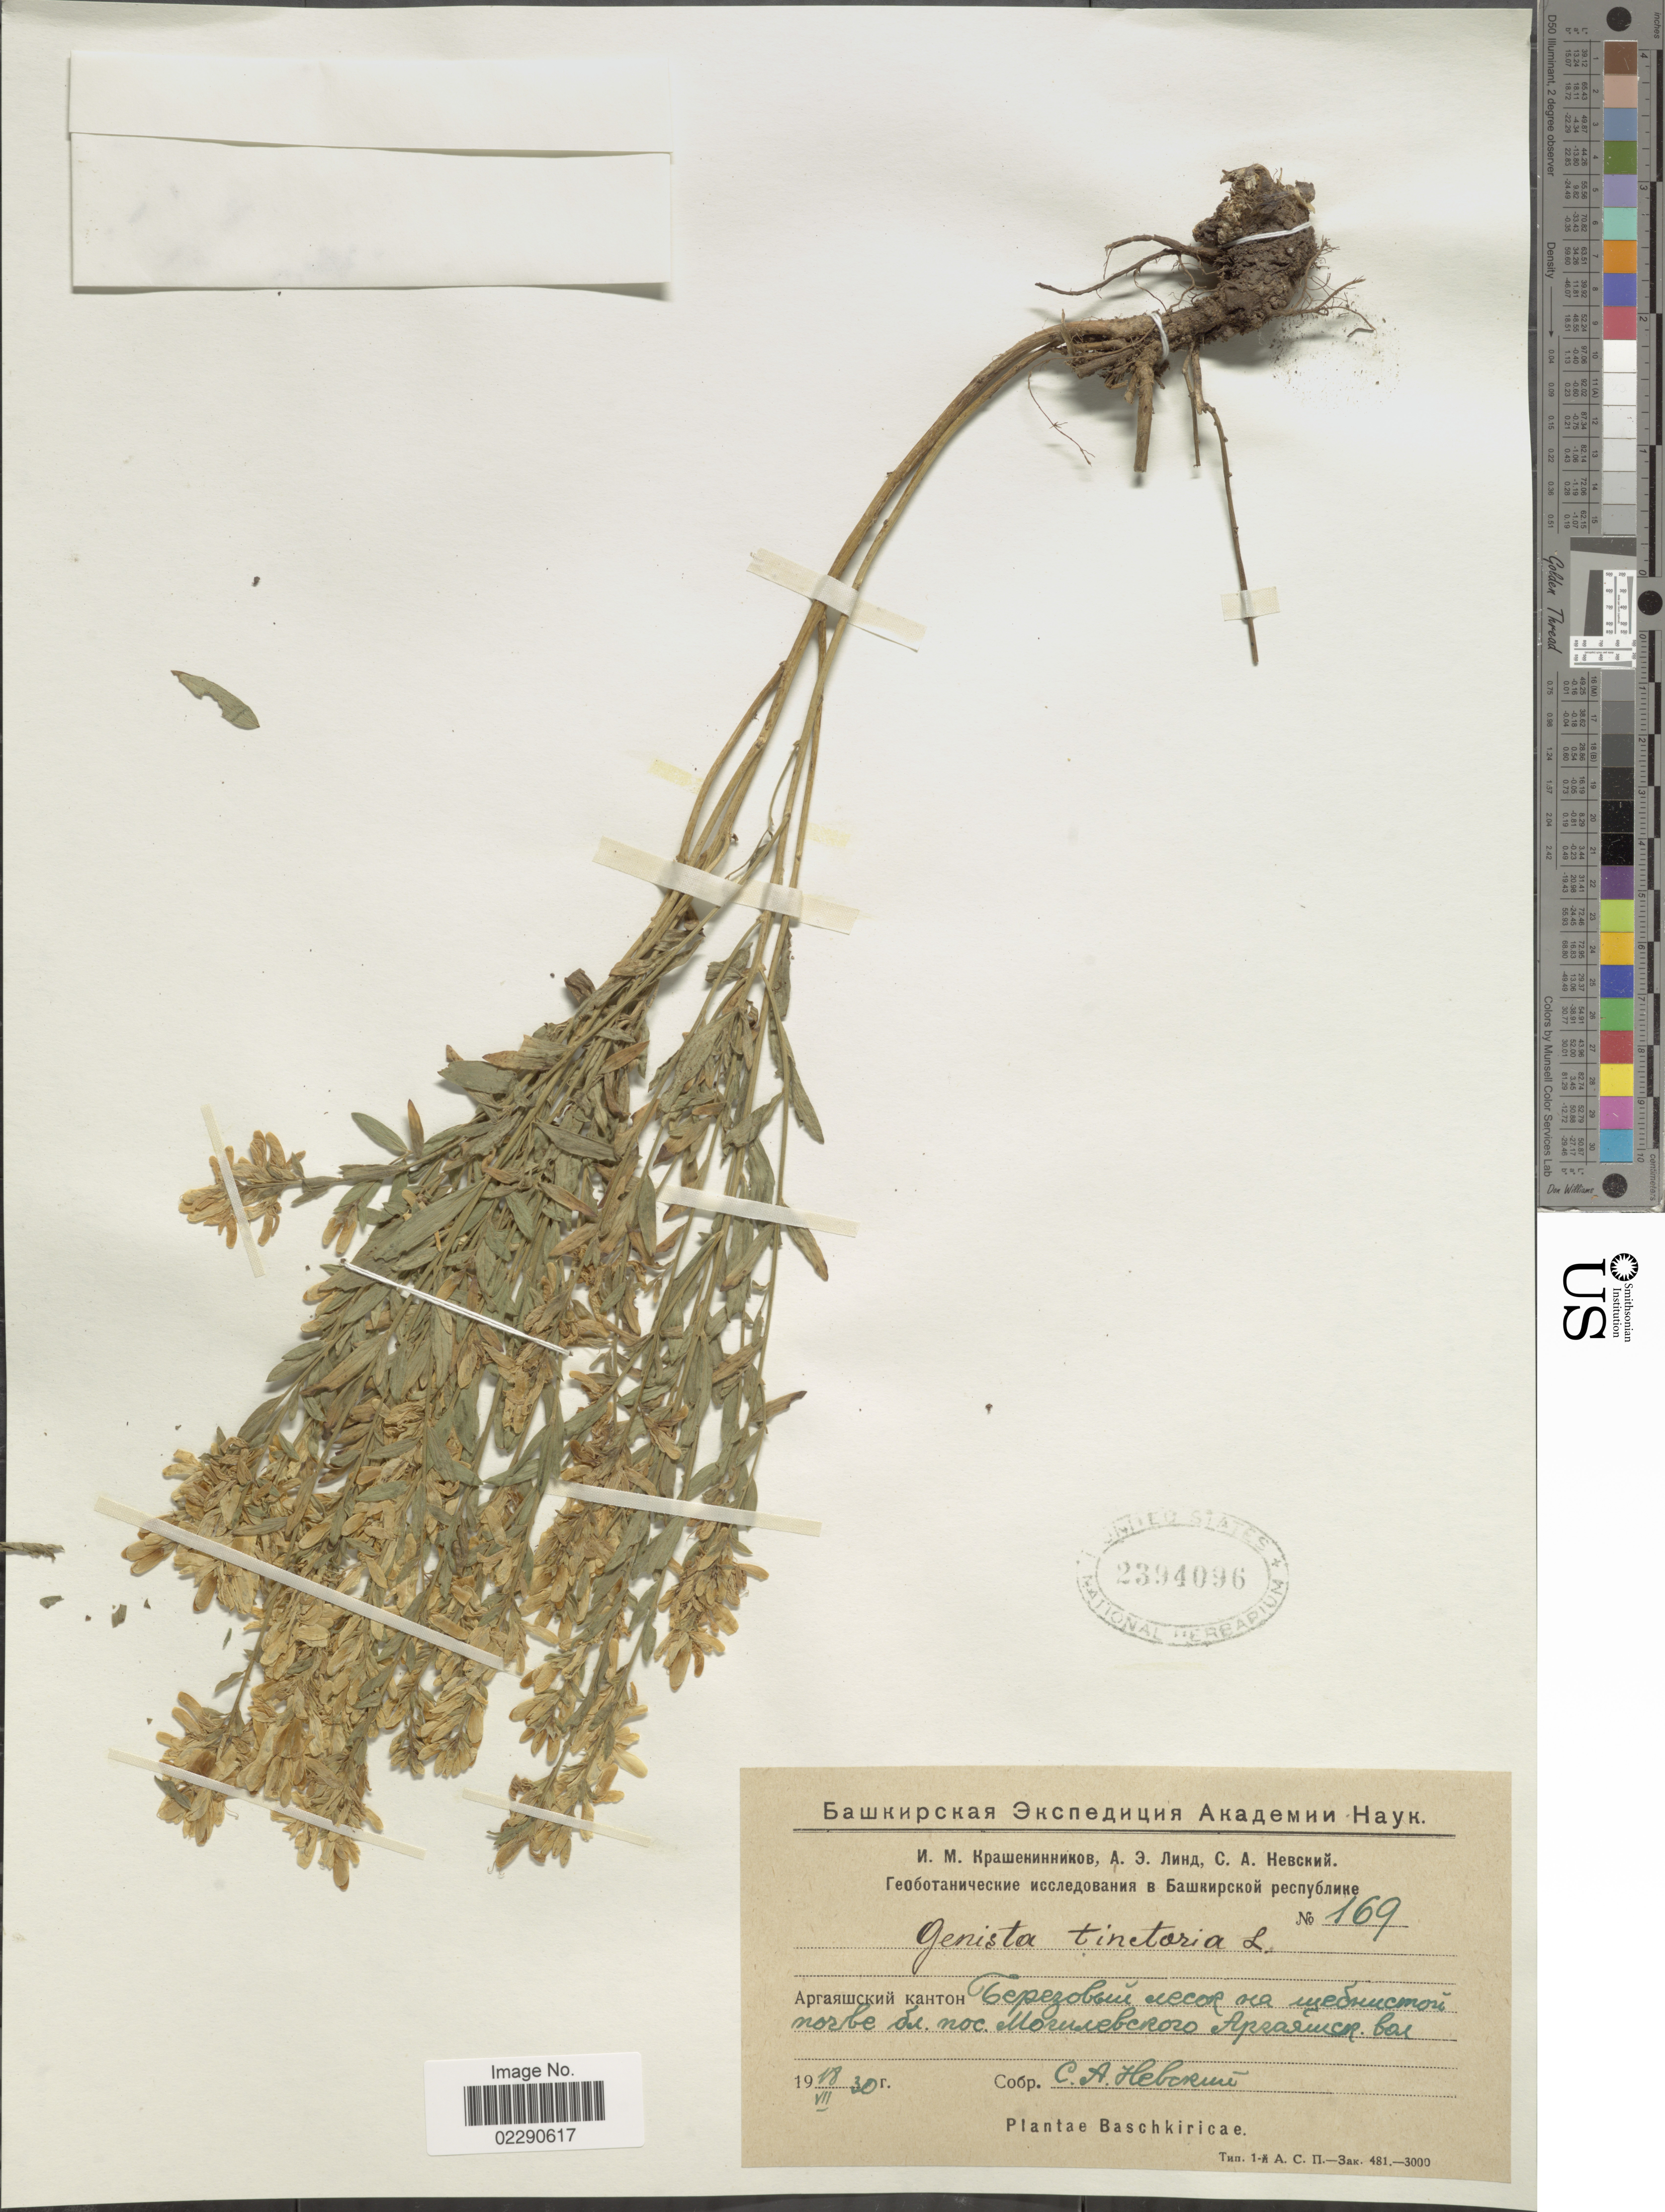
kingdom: Plantae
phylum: Tracheophyta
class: Magnoliopsida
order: Fabales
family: Fabaceae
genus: Genista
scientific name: Genista tinctoria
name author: L.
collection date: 1930-07-18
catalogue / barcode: US 2394096